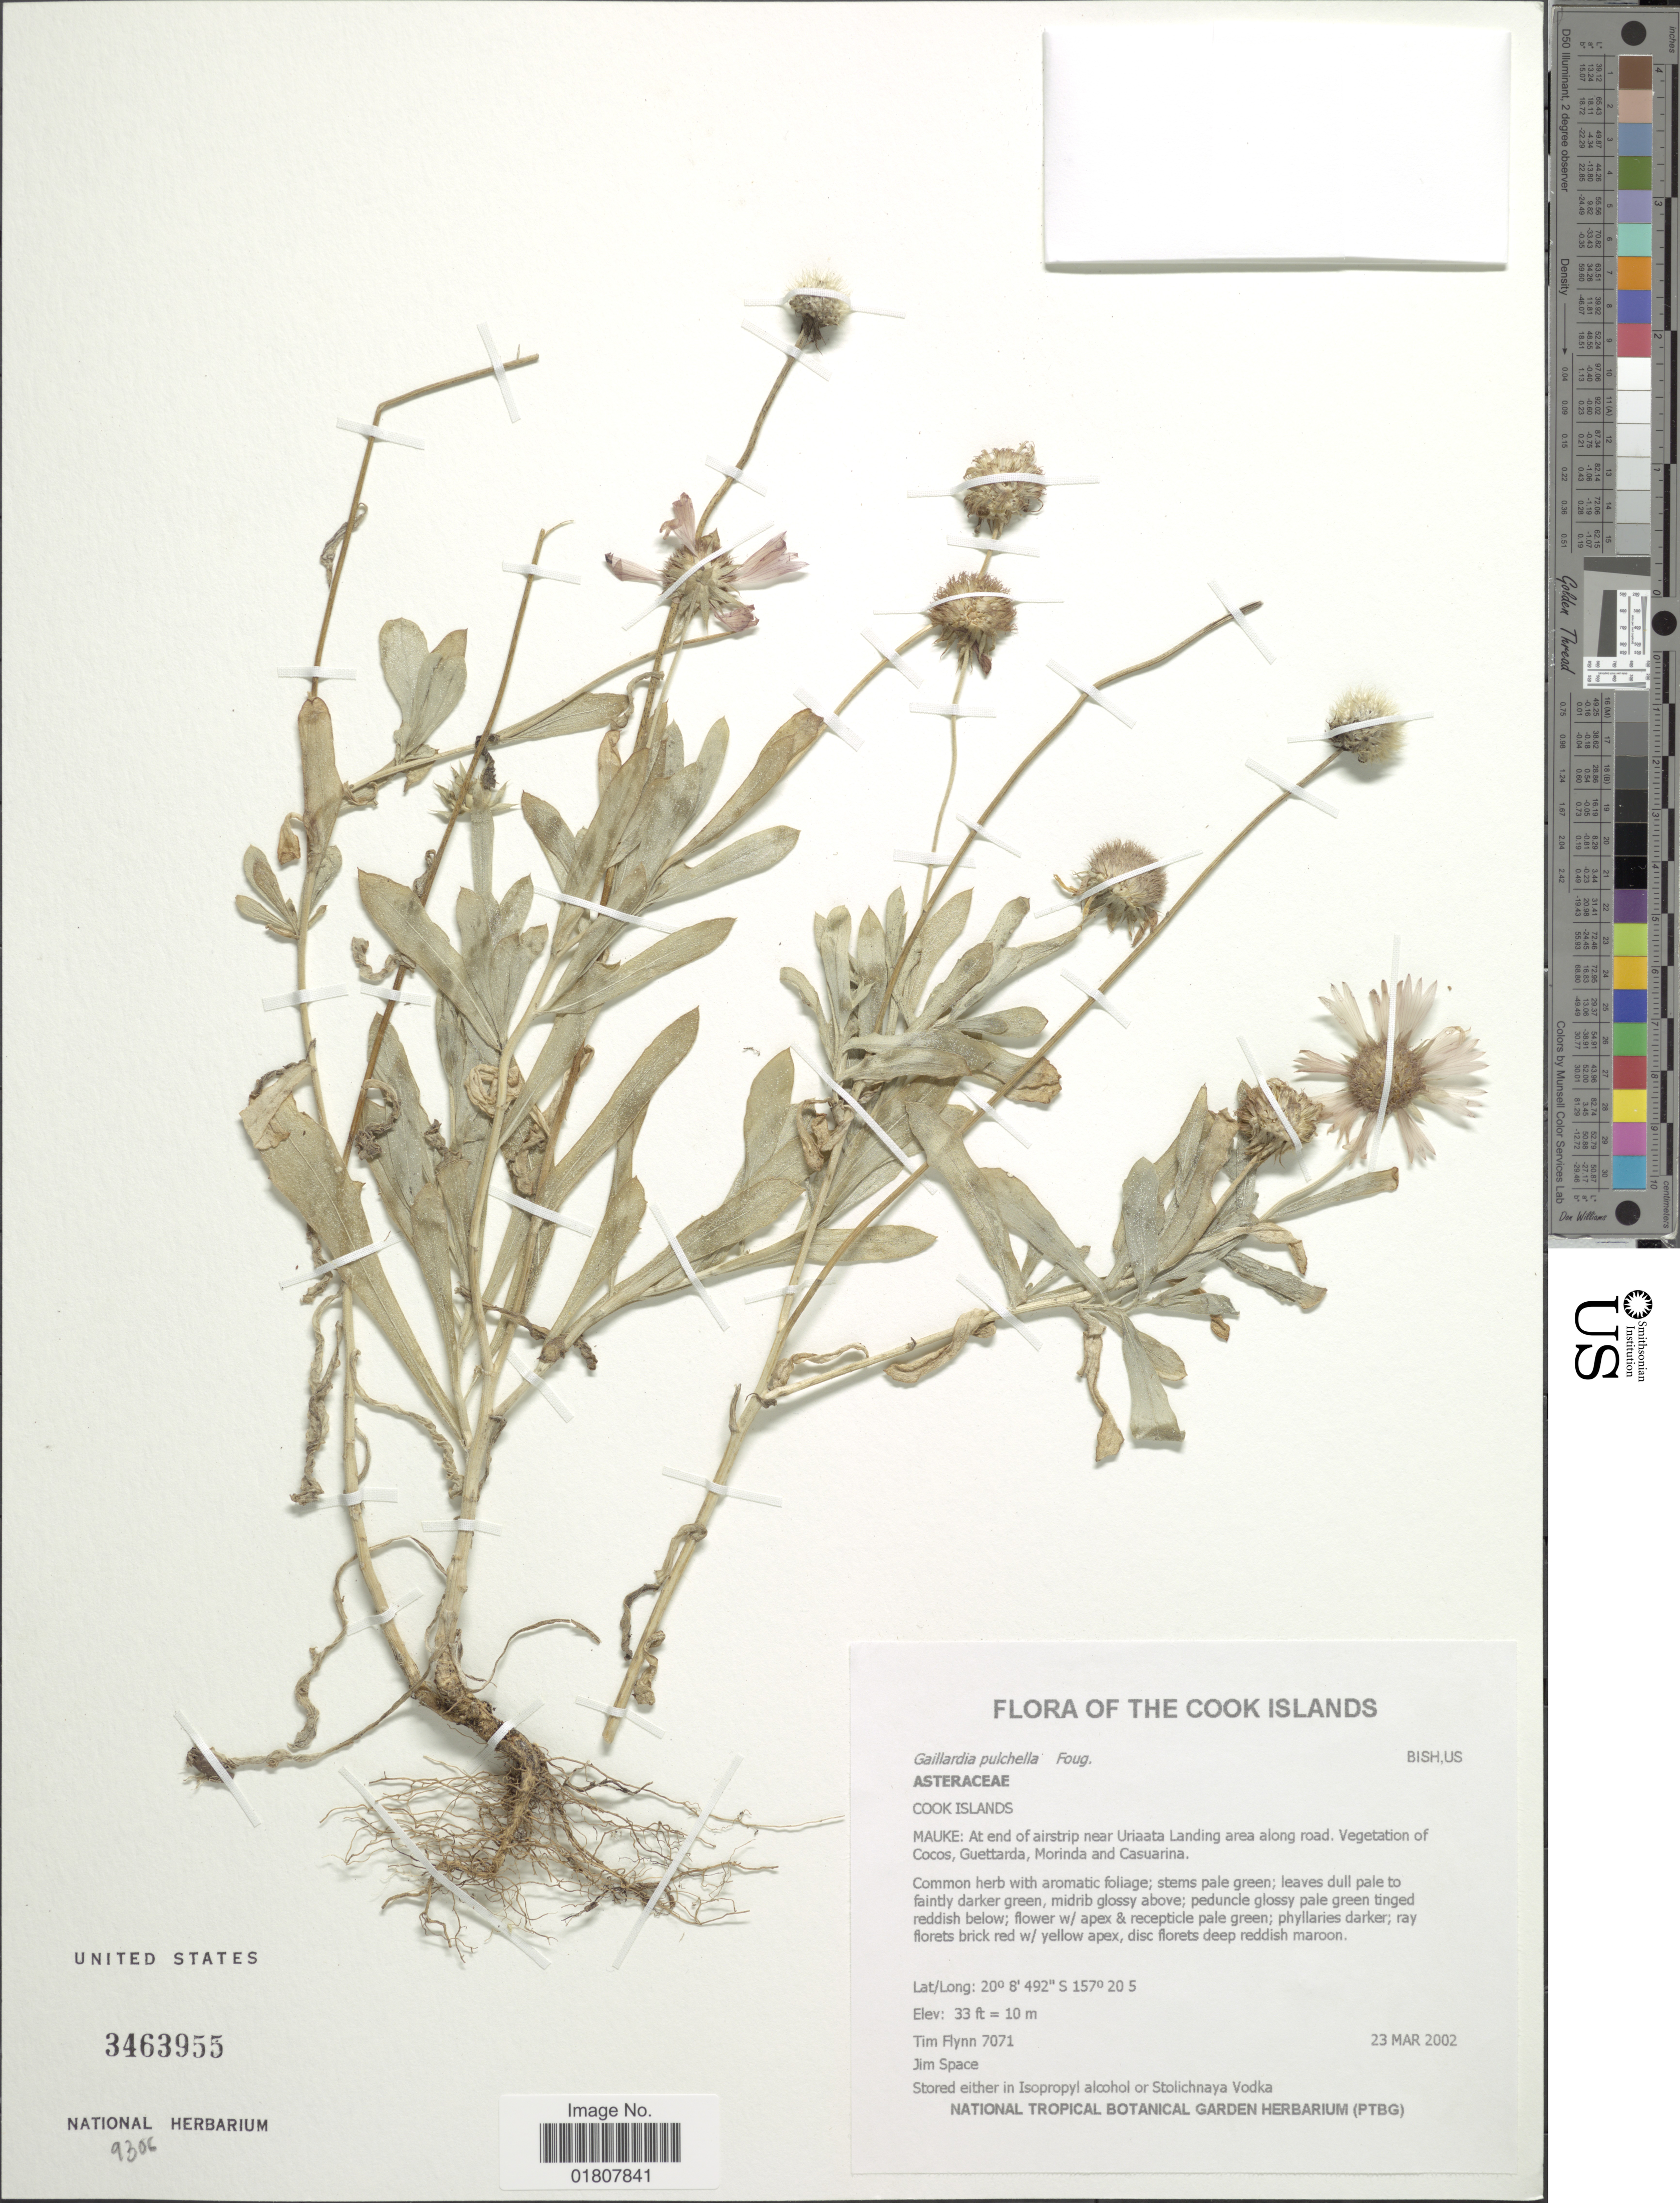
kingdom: Plantae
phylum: Tracheophyta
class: Magnoliopsida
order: Asterales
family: Asteraceae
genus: Gaillardia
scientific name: Gaillardia pulchella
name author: Foug.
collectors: T. Flynn & J. Space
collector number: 7071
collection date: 2002-03-23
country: Cook Islands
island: Mauke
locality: et end of airstrip near Uriaata Landing area along road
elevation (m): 10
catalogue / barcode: US 3463955